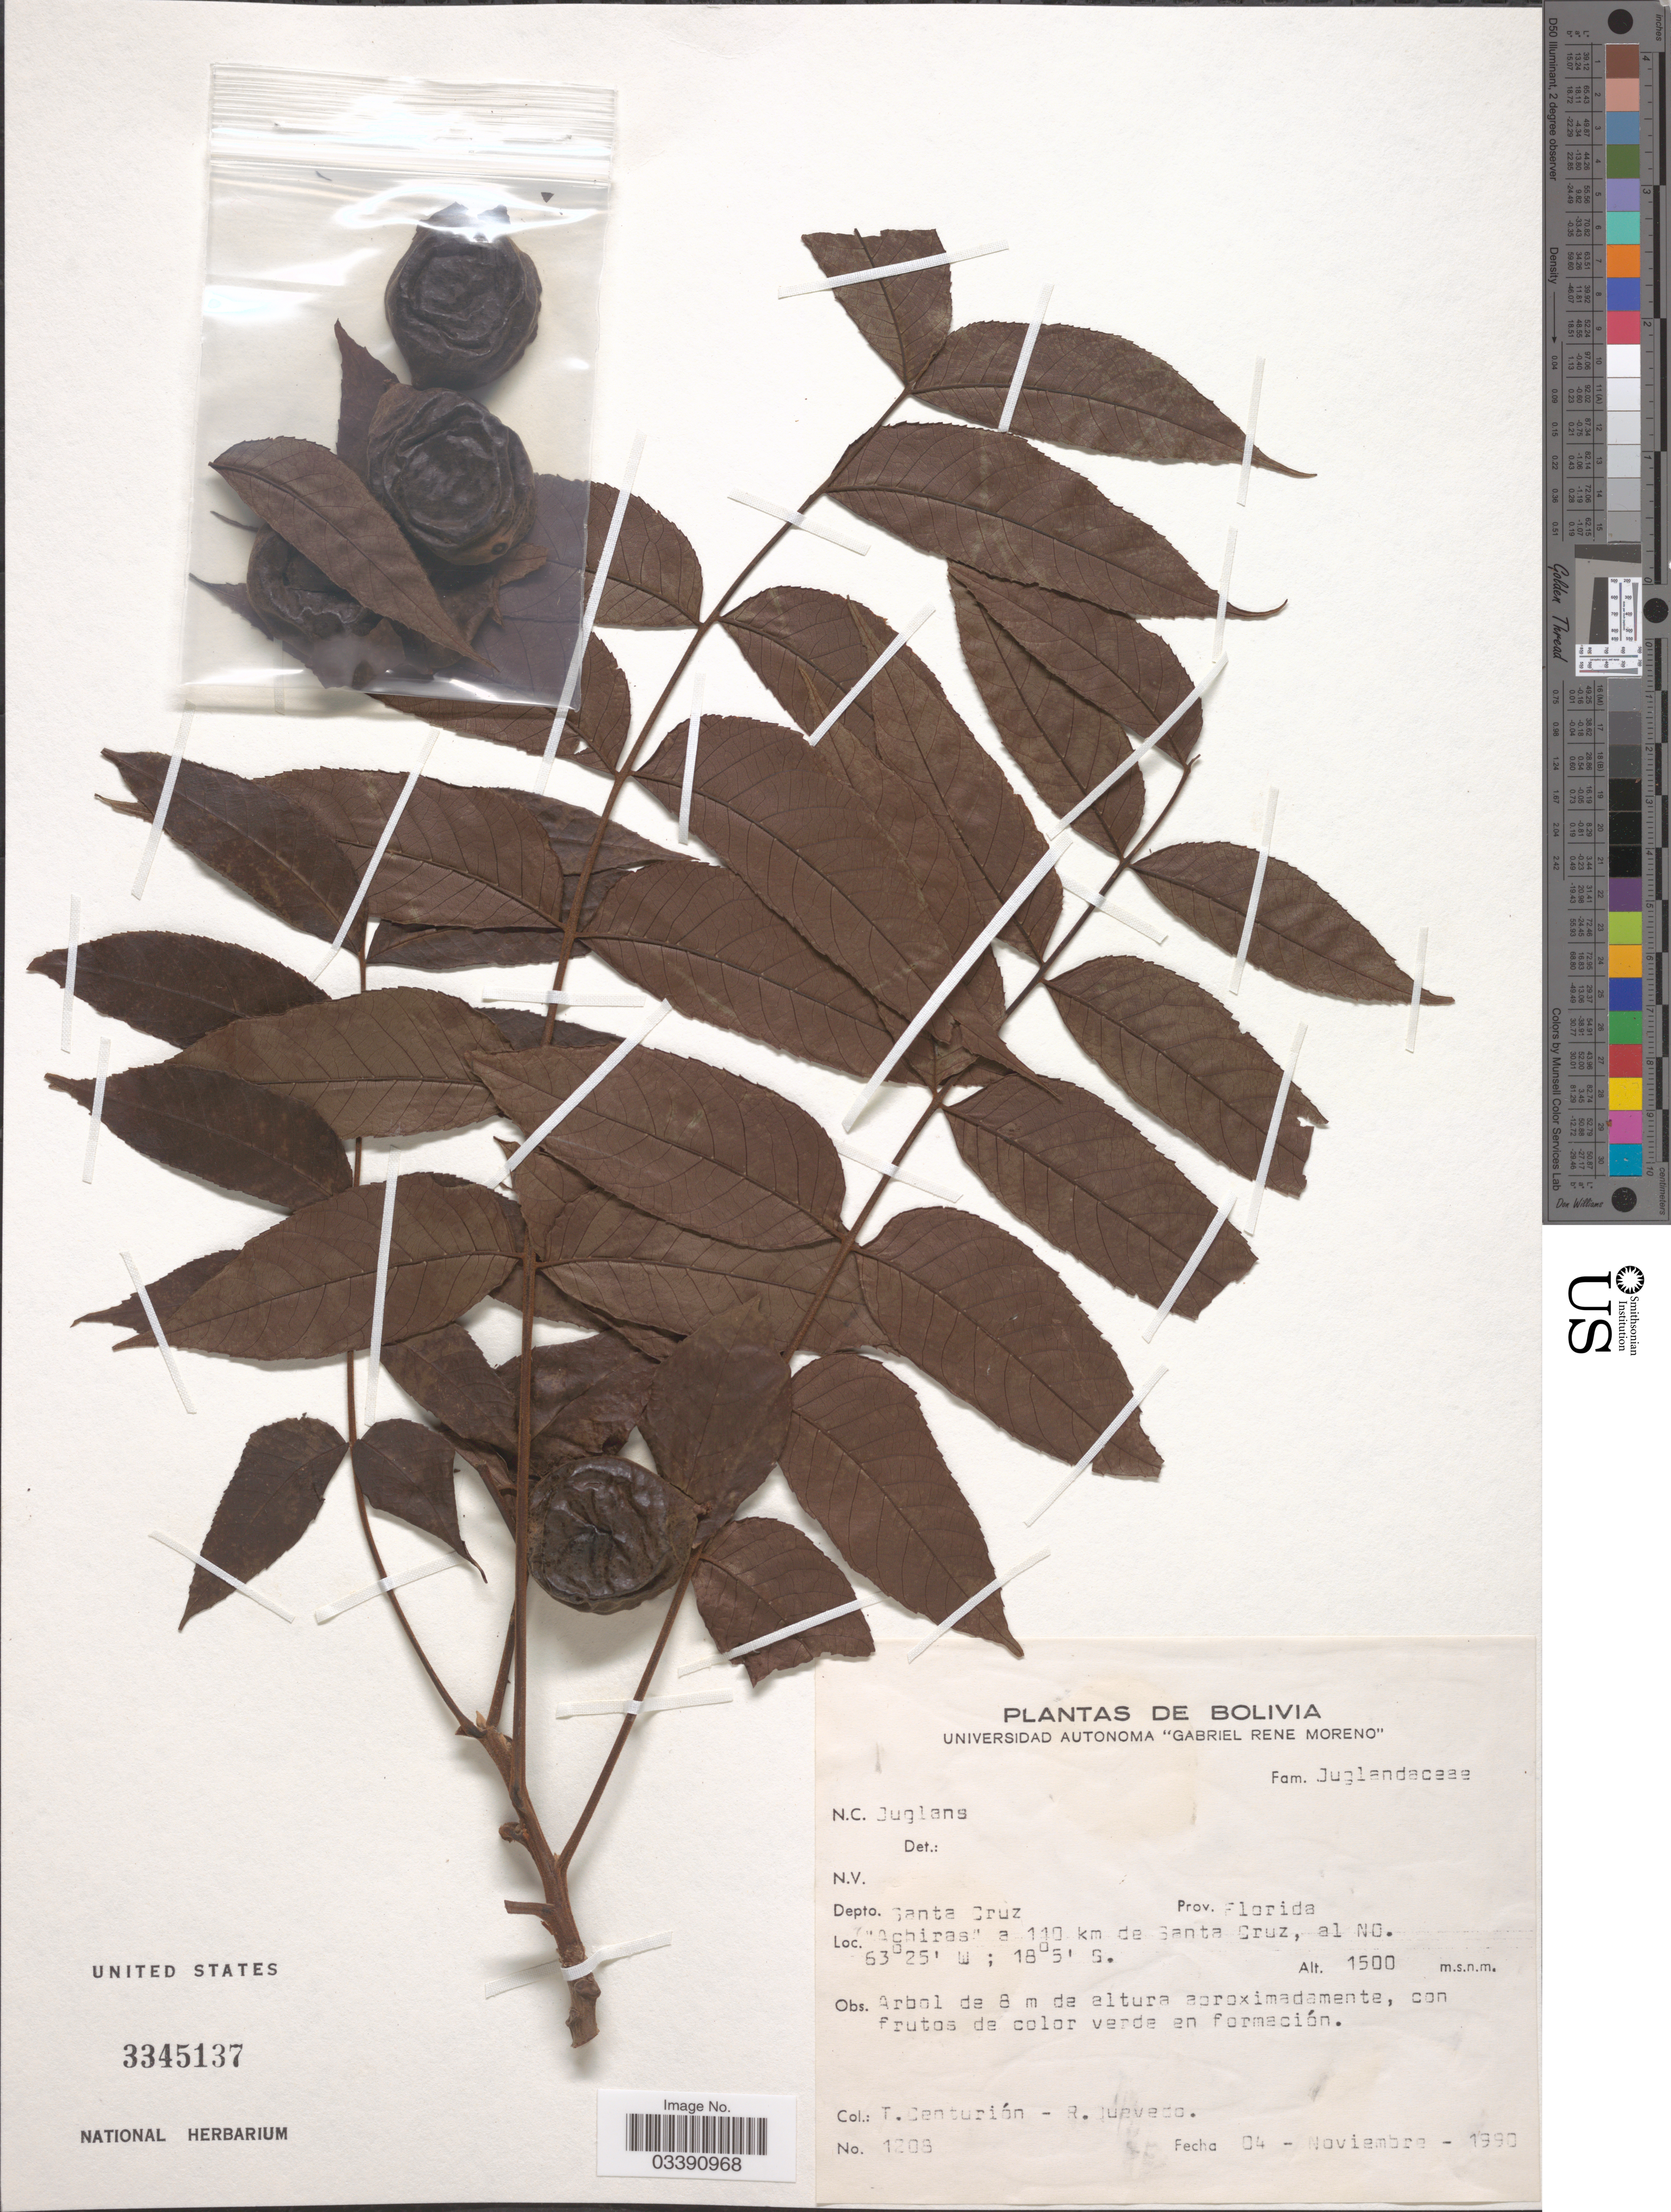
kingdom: Plantae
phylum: Tracheophyta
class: Magnoliopsida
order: Fagales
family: Juglandaceae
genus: Juglans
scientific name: Juglans sp.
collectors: T. Centurión & R. Quevedo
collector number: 1208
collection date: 1990-11-04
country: Bolivia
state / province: Santa Cruz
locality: Depto. Santa Cruz. Prov. Florida. "Achiras" a 110 km de Santa Cruz, al NO.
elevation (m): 1500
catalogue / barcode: US 3345137